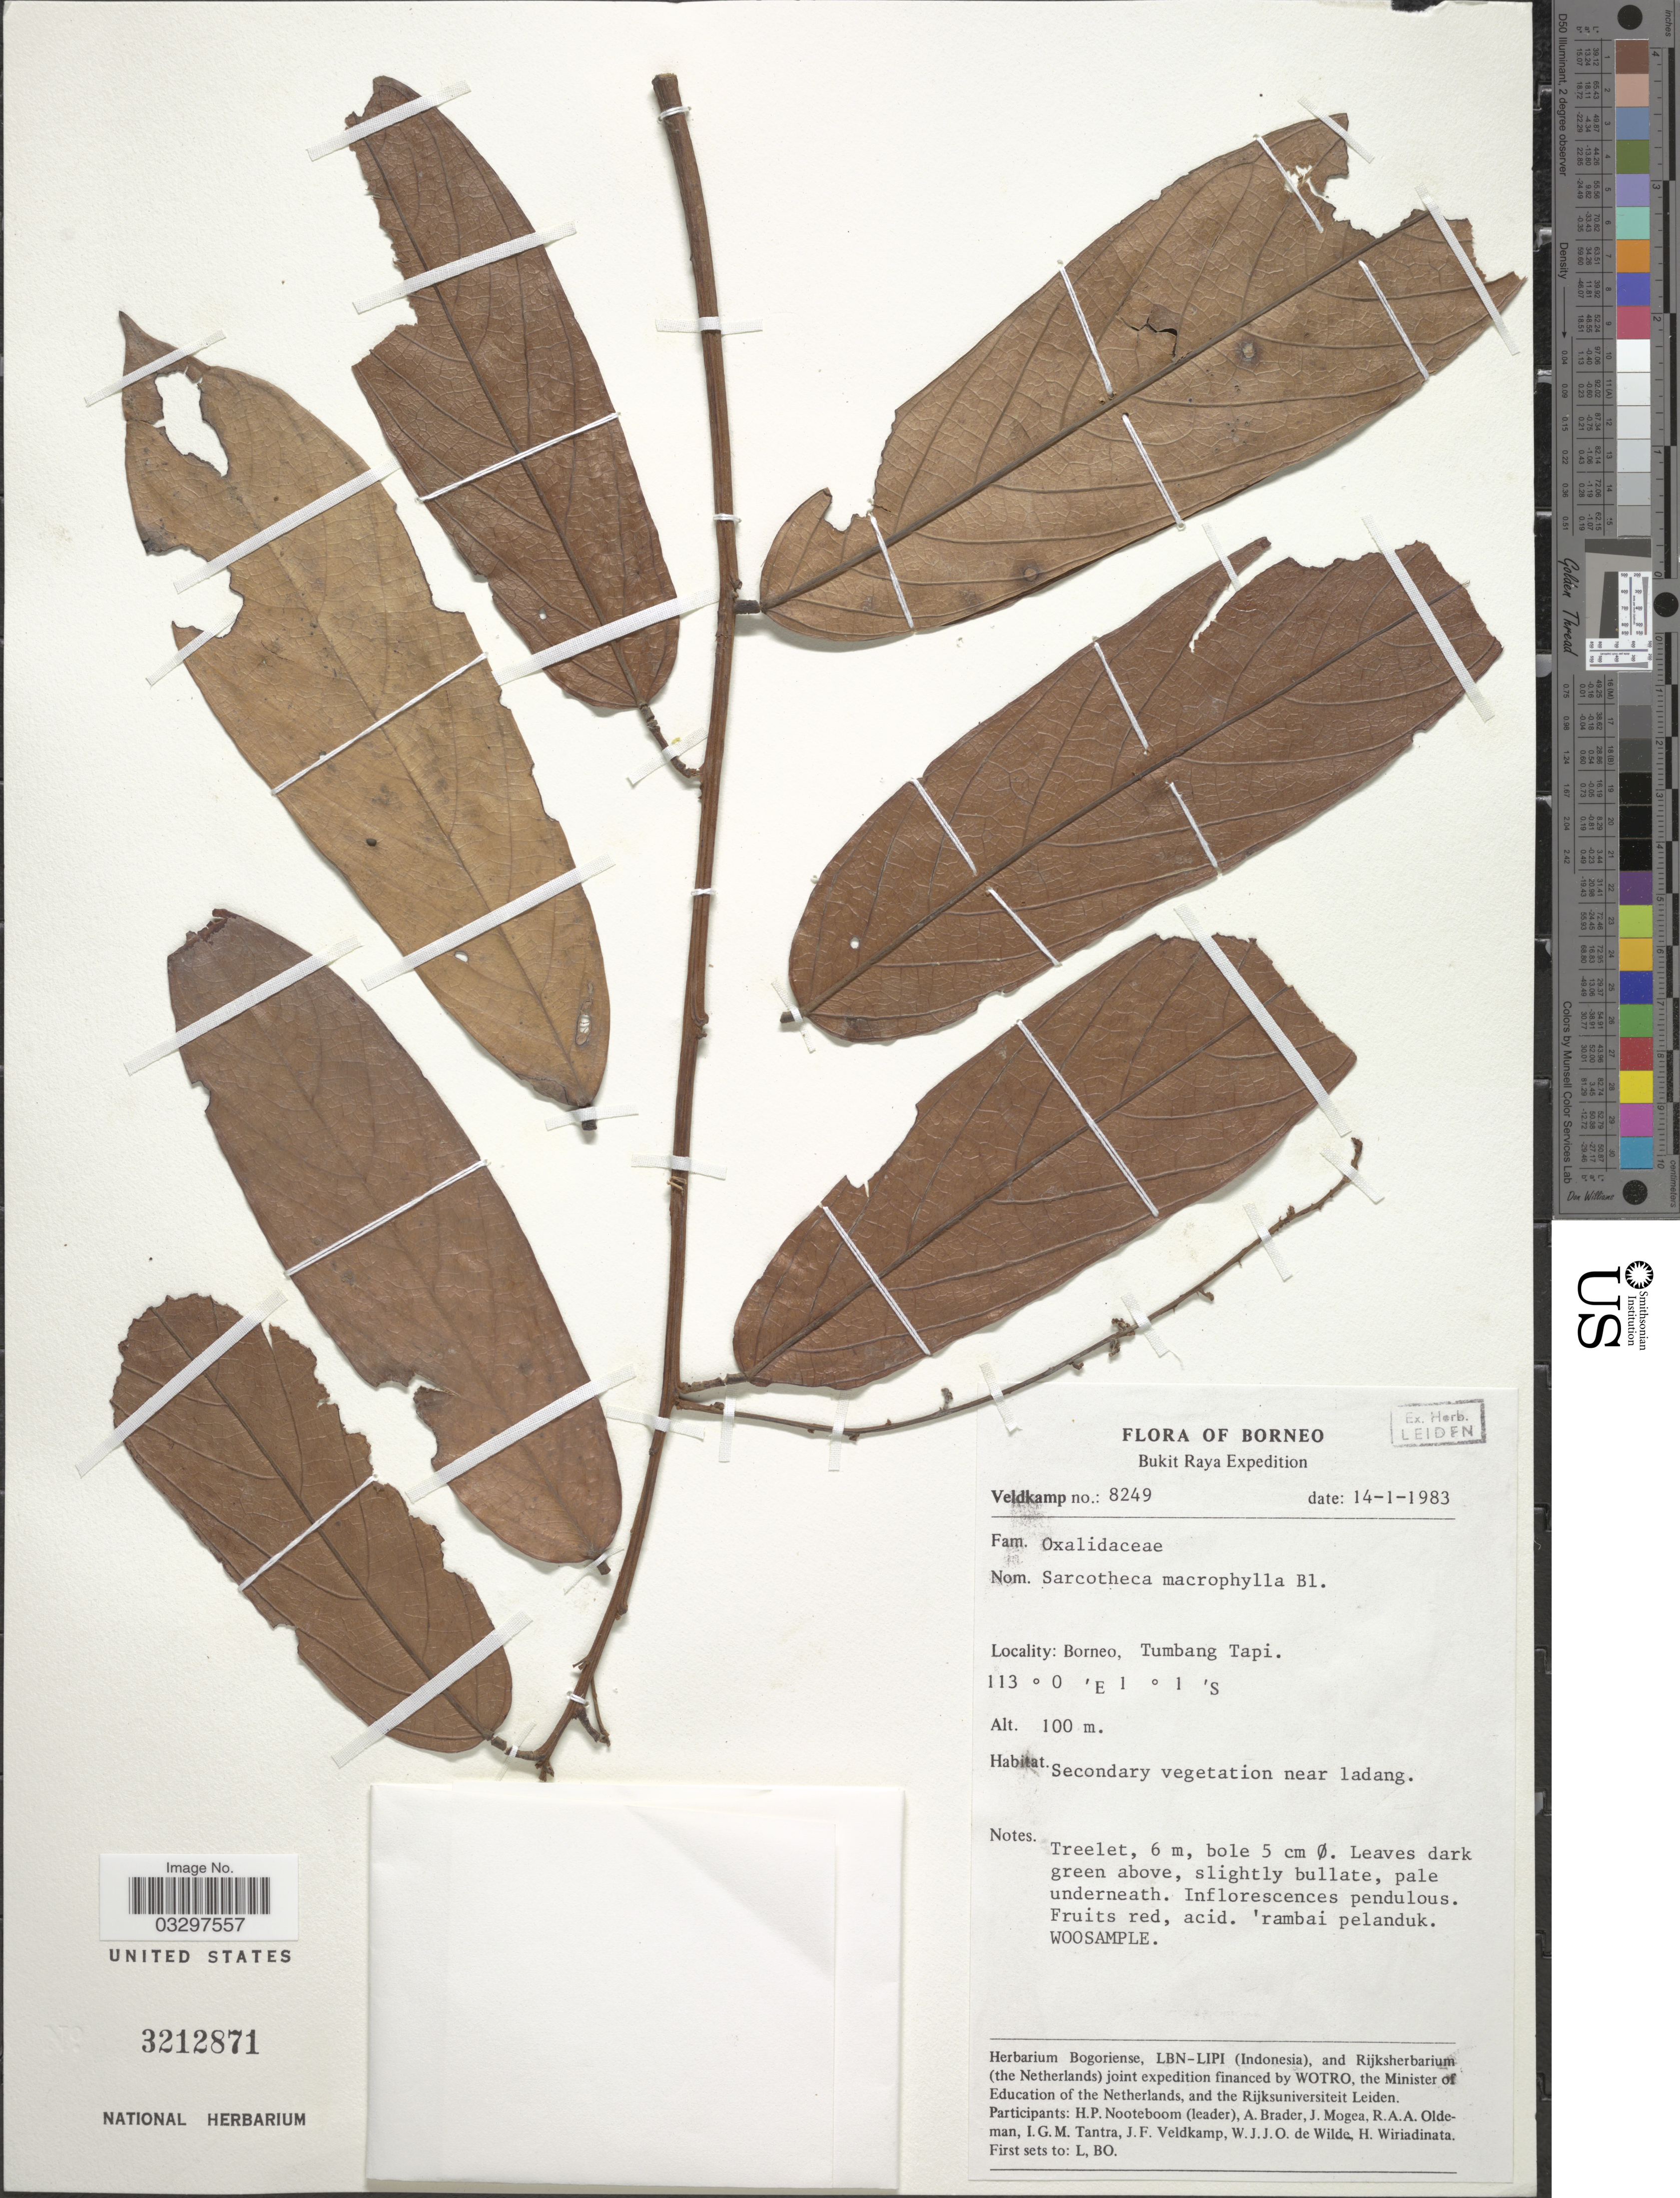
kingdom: Plantae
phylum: Tracheophyta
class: Magnoliopsida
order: Oxalidales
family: Oxalidaceae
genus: Sarcotheca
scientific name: Sarcotheca macrophylla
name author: Blume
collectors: H. P. Nooteboom, A. Brader, J. Mogea, R. Oldeman & et al.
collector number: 8249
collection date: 1983-01-14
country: Indonesia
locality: Borneo. Bukit Raya. Borneo, Tumbang Tapi.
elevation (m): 100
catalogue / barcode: US 3212871